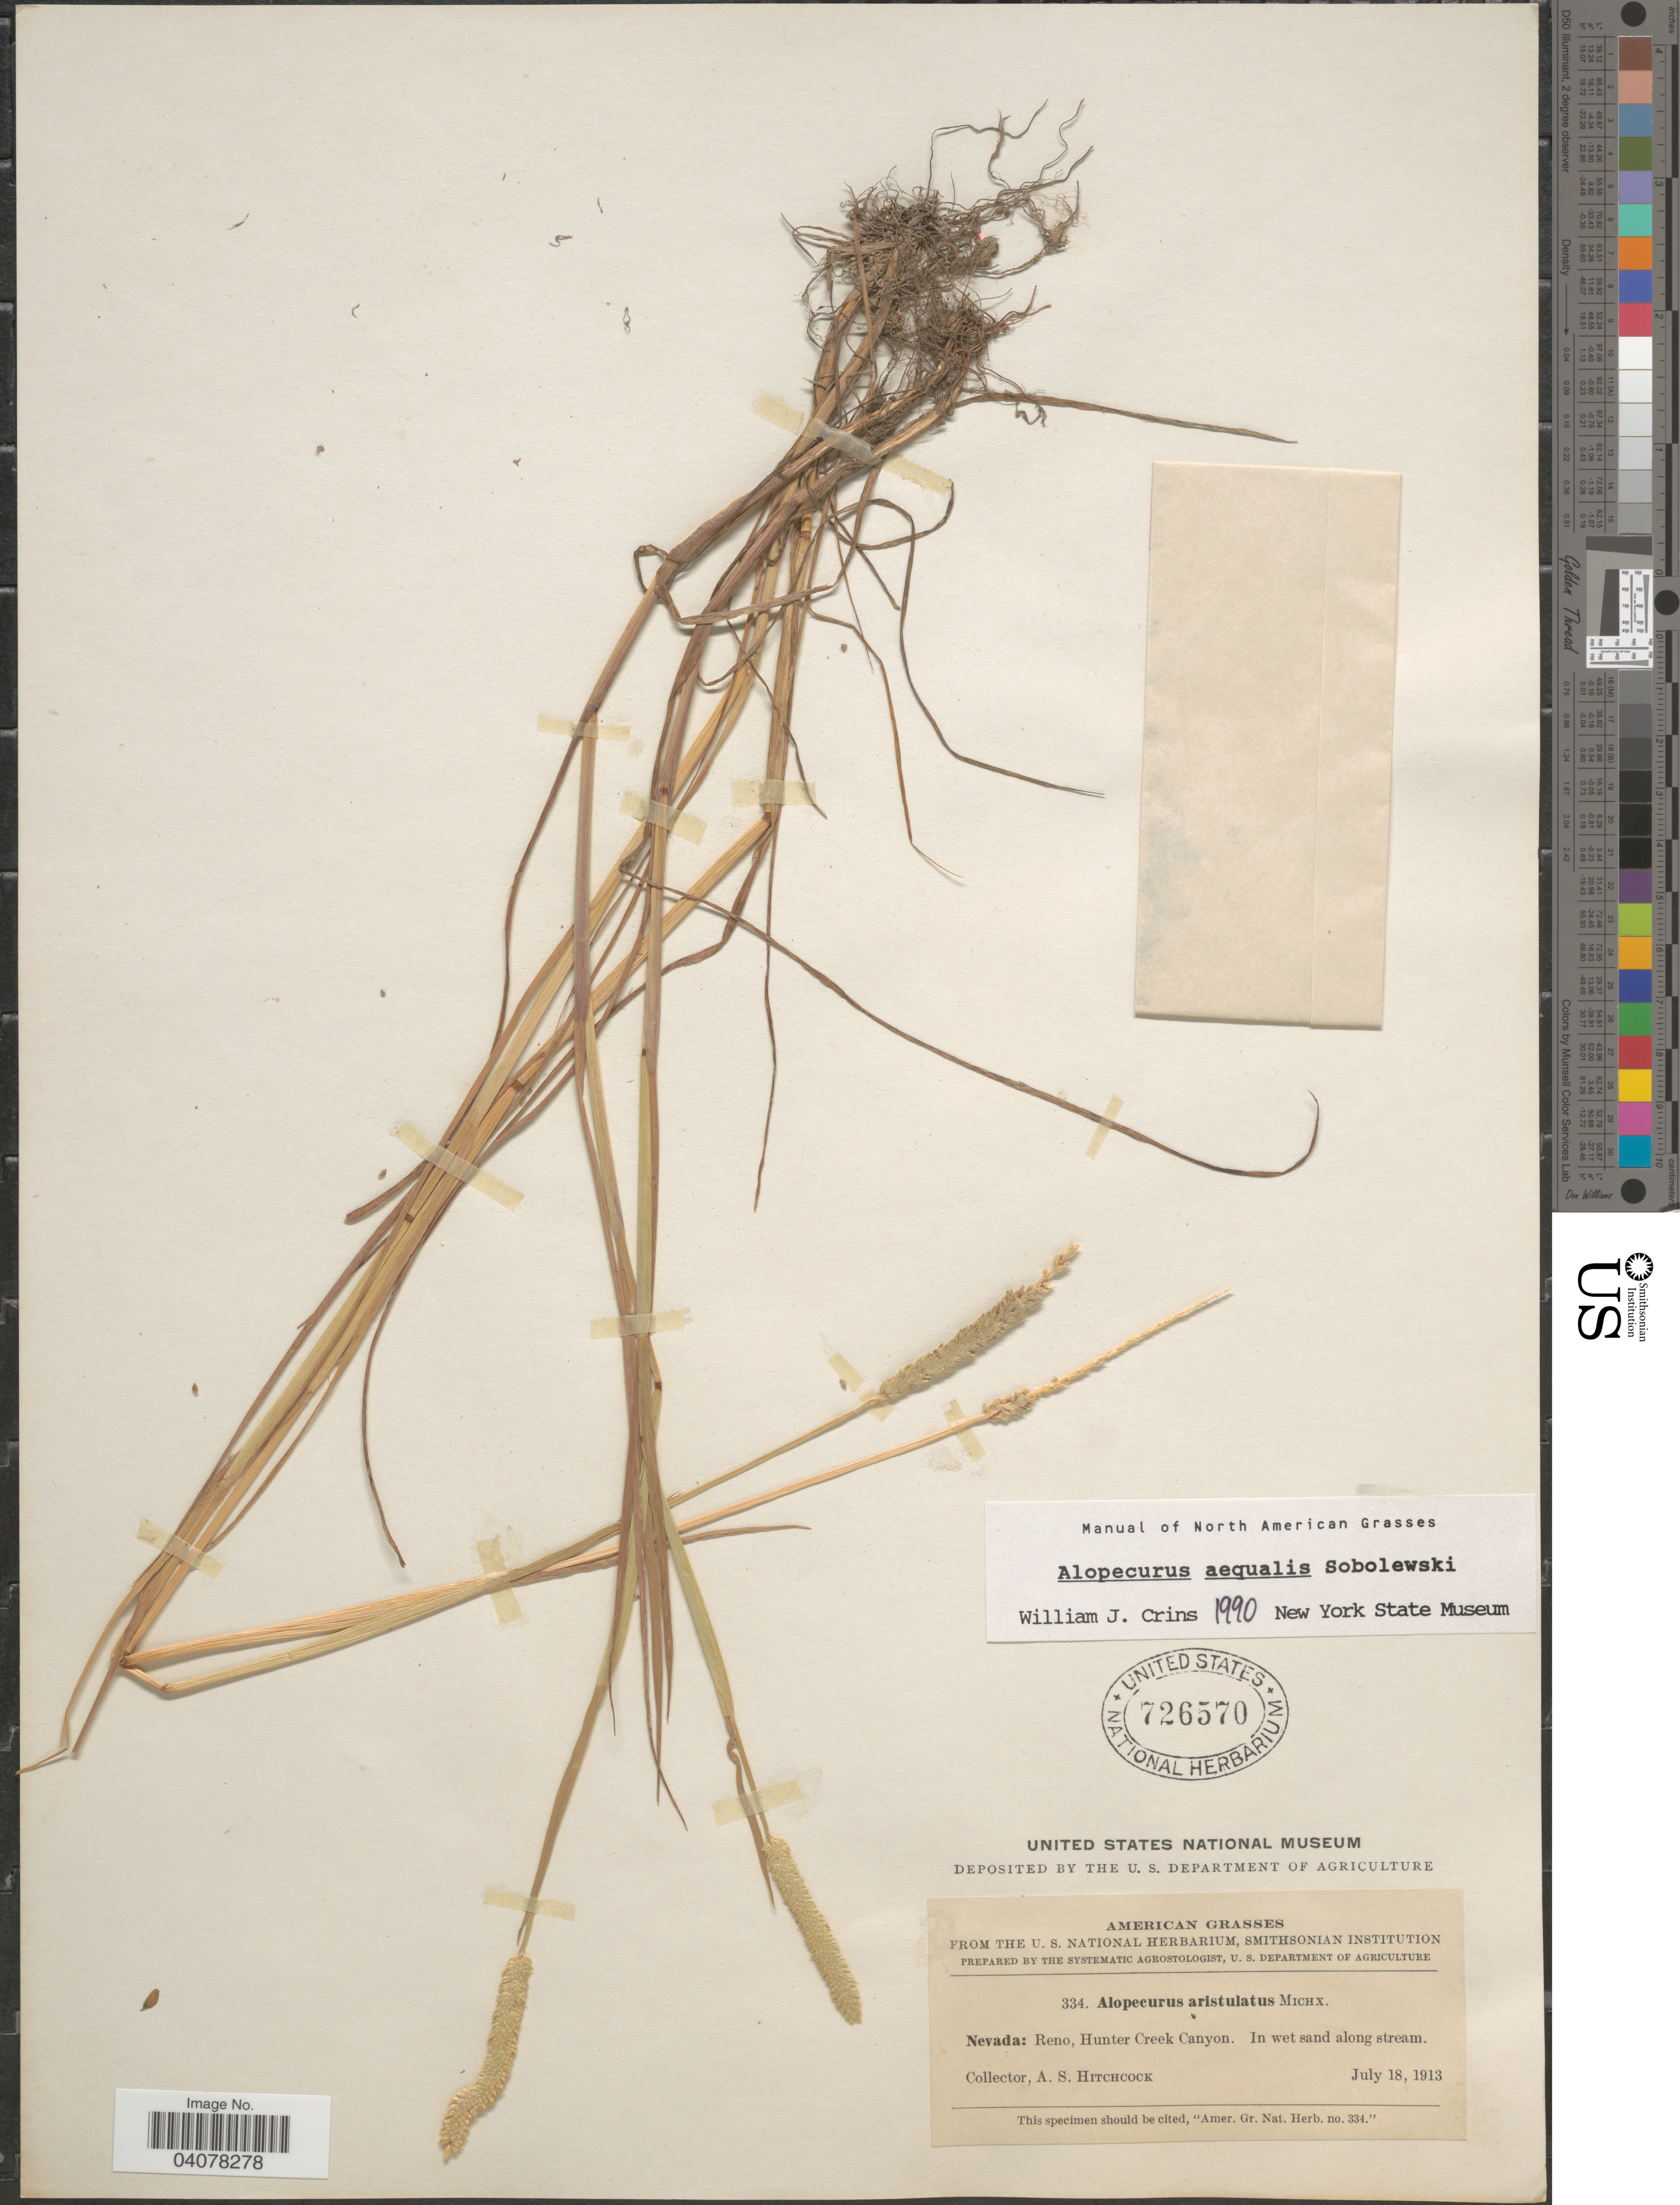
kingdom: Plantae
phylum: Tracheophyta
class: Liliopsida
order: Poales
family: Poaceae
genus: Alopecurus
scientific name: Alopecurus aequalis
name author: Sobol.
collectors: A. S. Hitchcock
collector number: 334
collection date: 1913-07-18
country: United States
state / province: Nevada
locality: Reno, Hunter Creek Canyon.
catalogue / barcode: US 726570